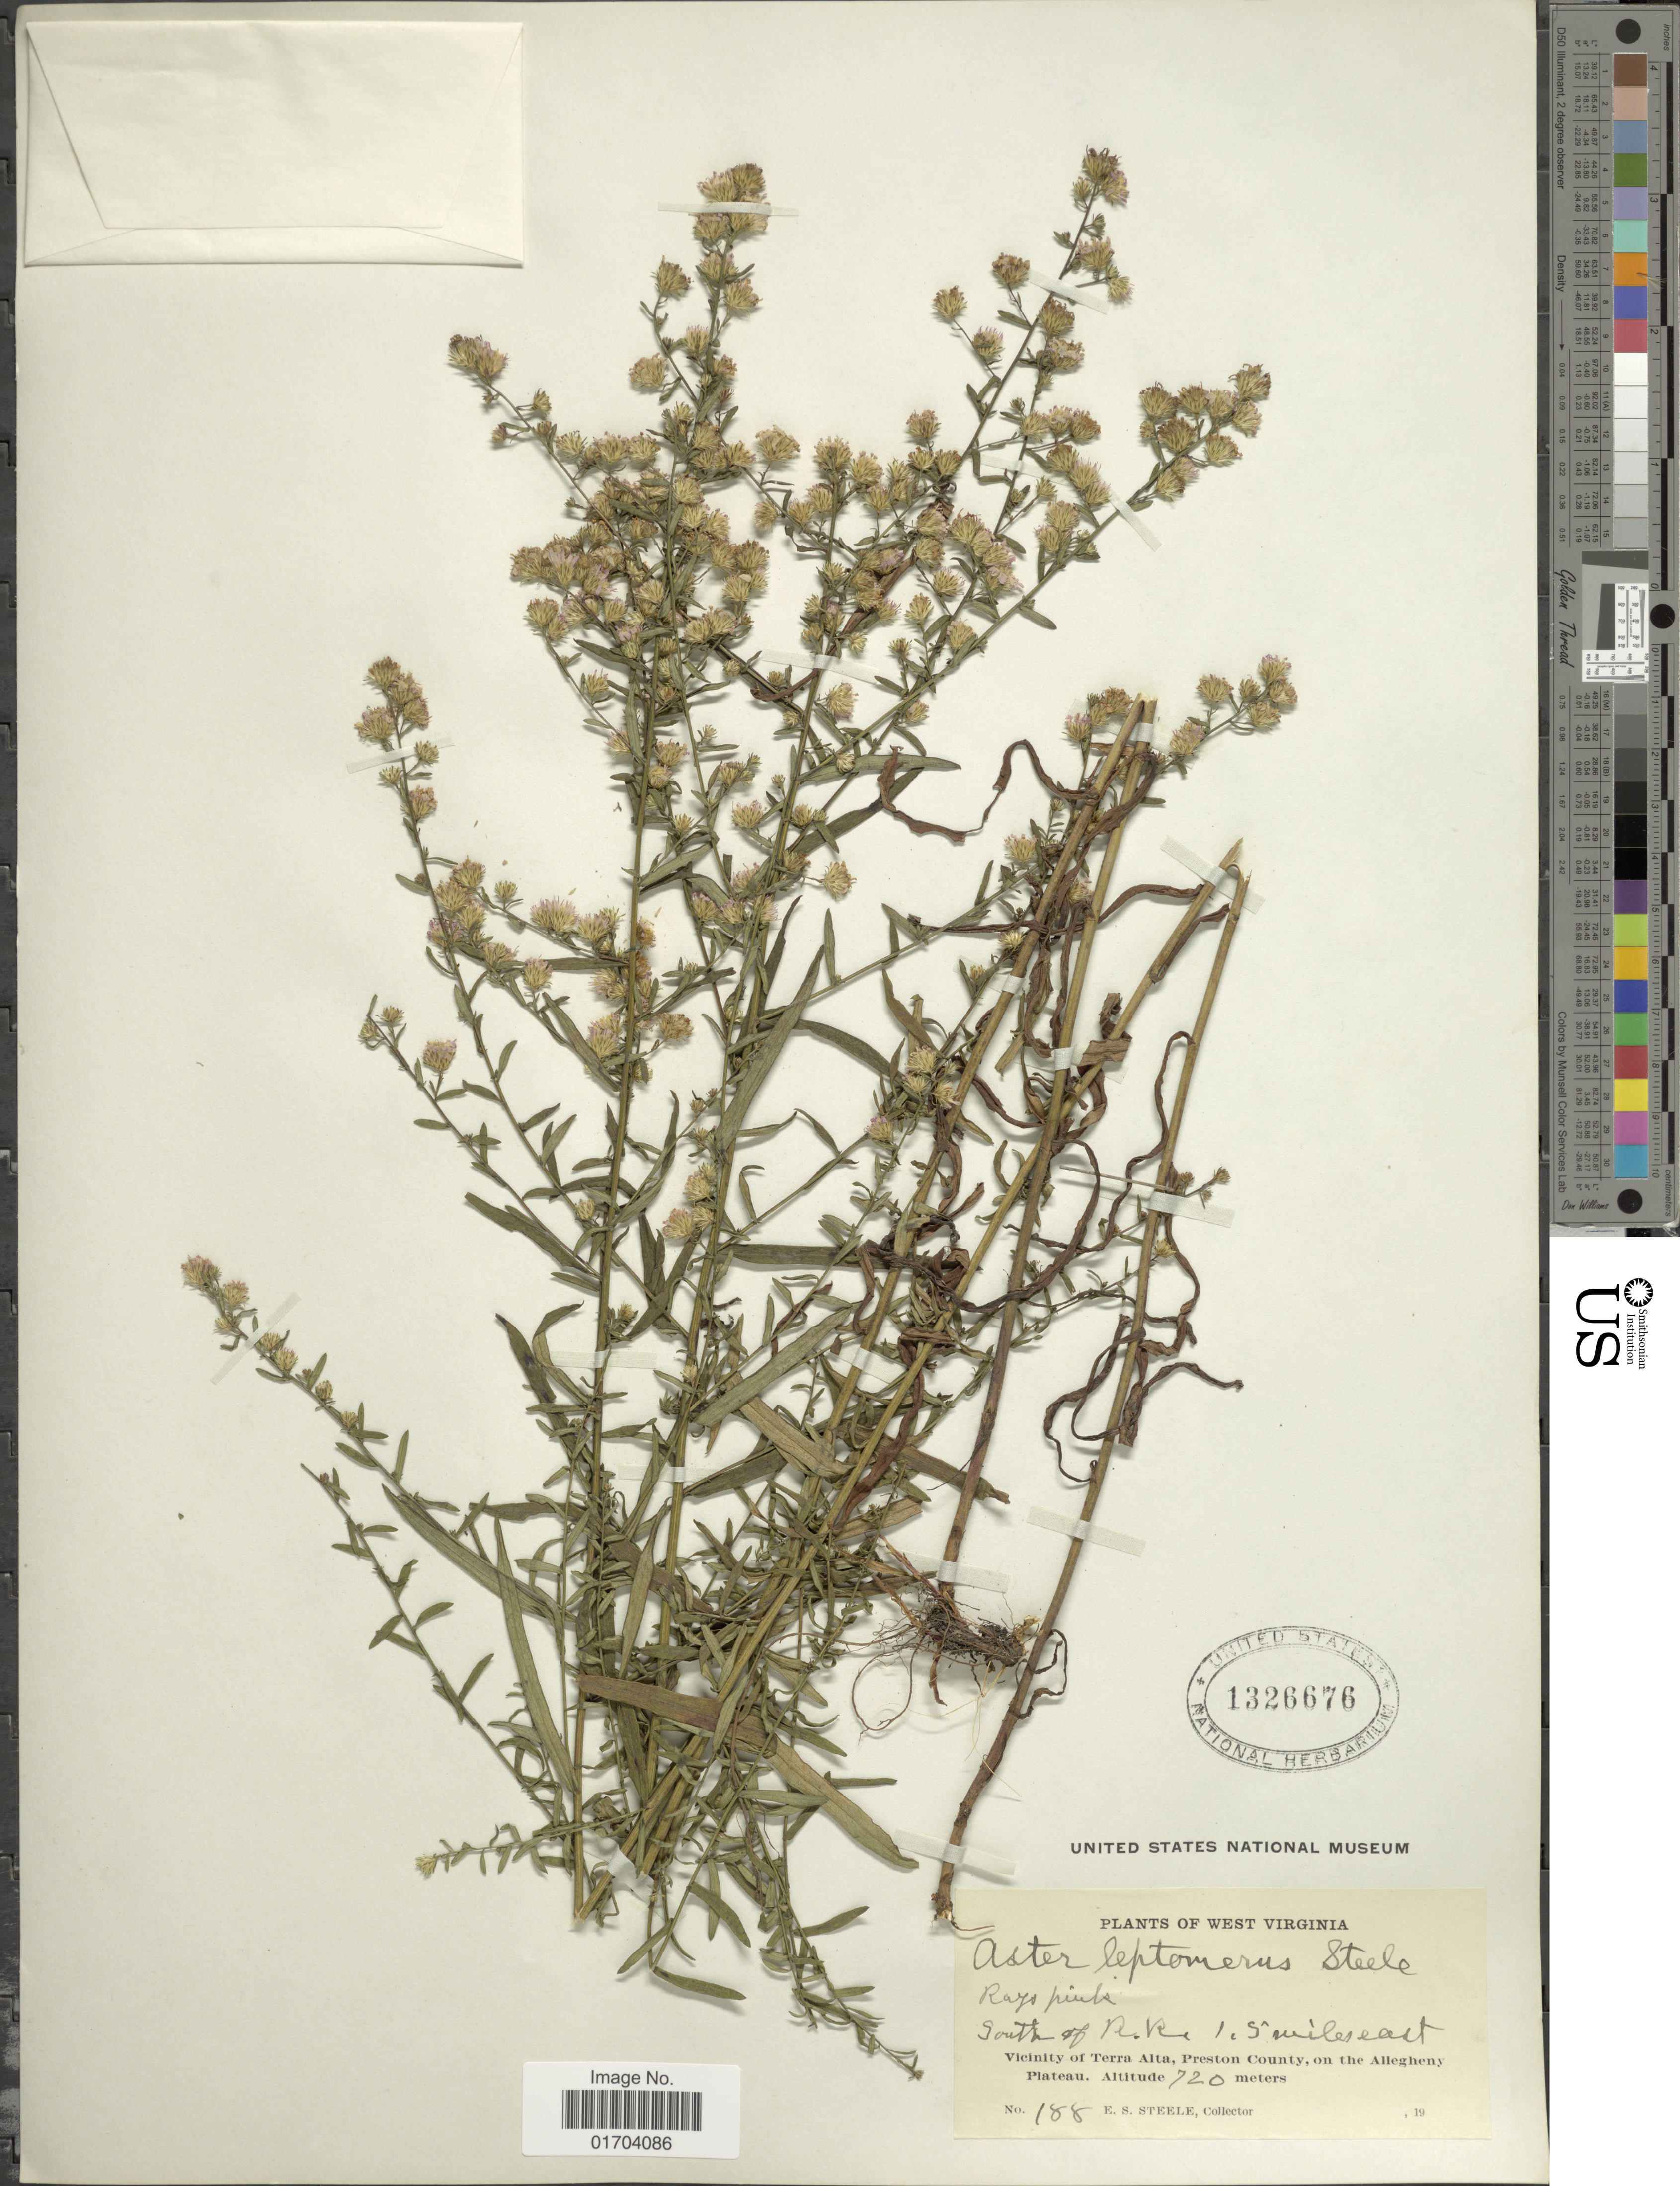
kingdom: Plantae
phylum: Tracheophyta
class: Magnoliopsida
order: Asterales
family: Asteraceae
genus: Aster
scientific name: Aster leptomerus E.S. Steele sp. nov. ined.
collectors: E. Steele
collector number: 188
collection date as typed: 19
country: United States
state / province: West Virginia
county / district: Preston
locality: South of R. R., 1.5 miles east, Vicinity of Terra Alta, Preston County, on the Allegheny Plateau.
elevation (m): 720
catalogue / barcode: US 1326676